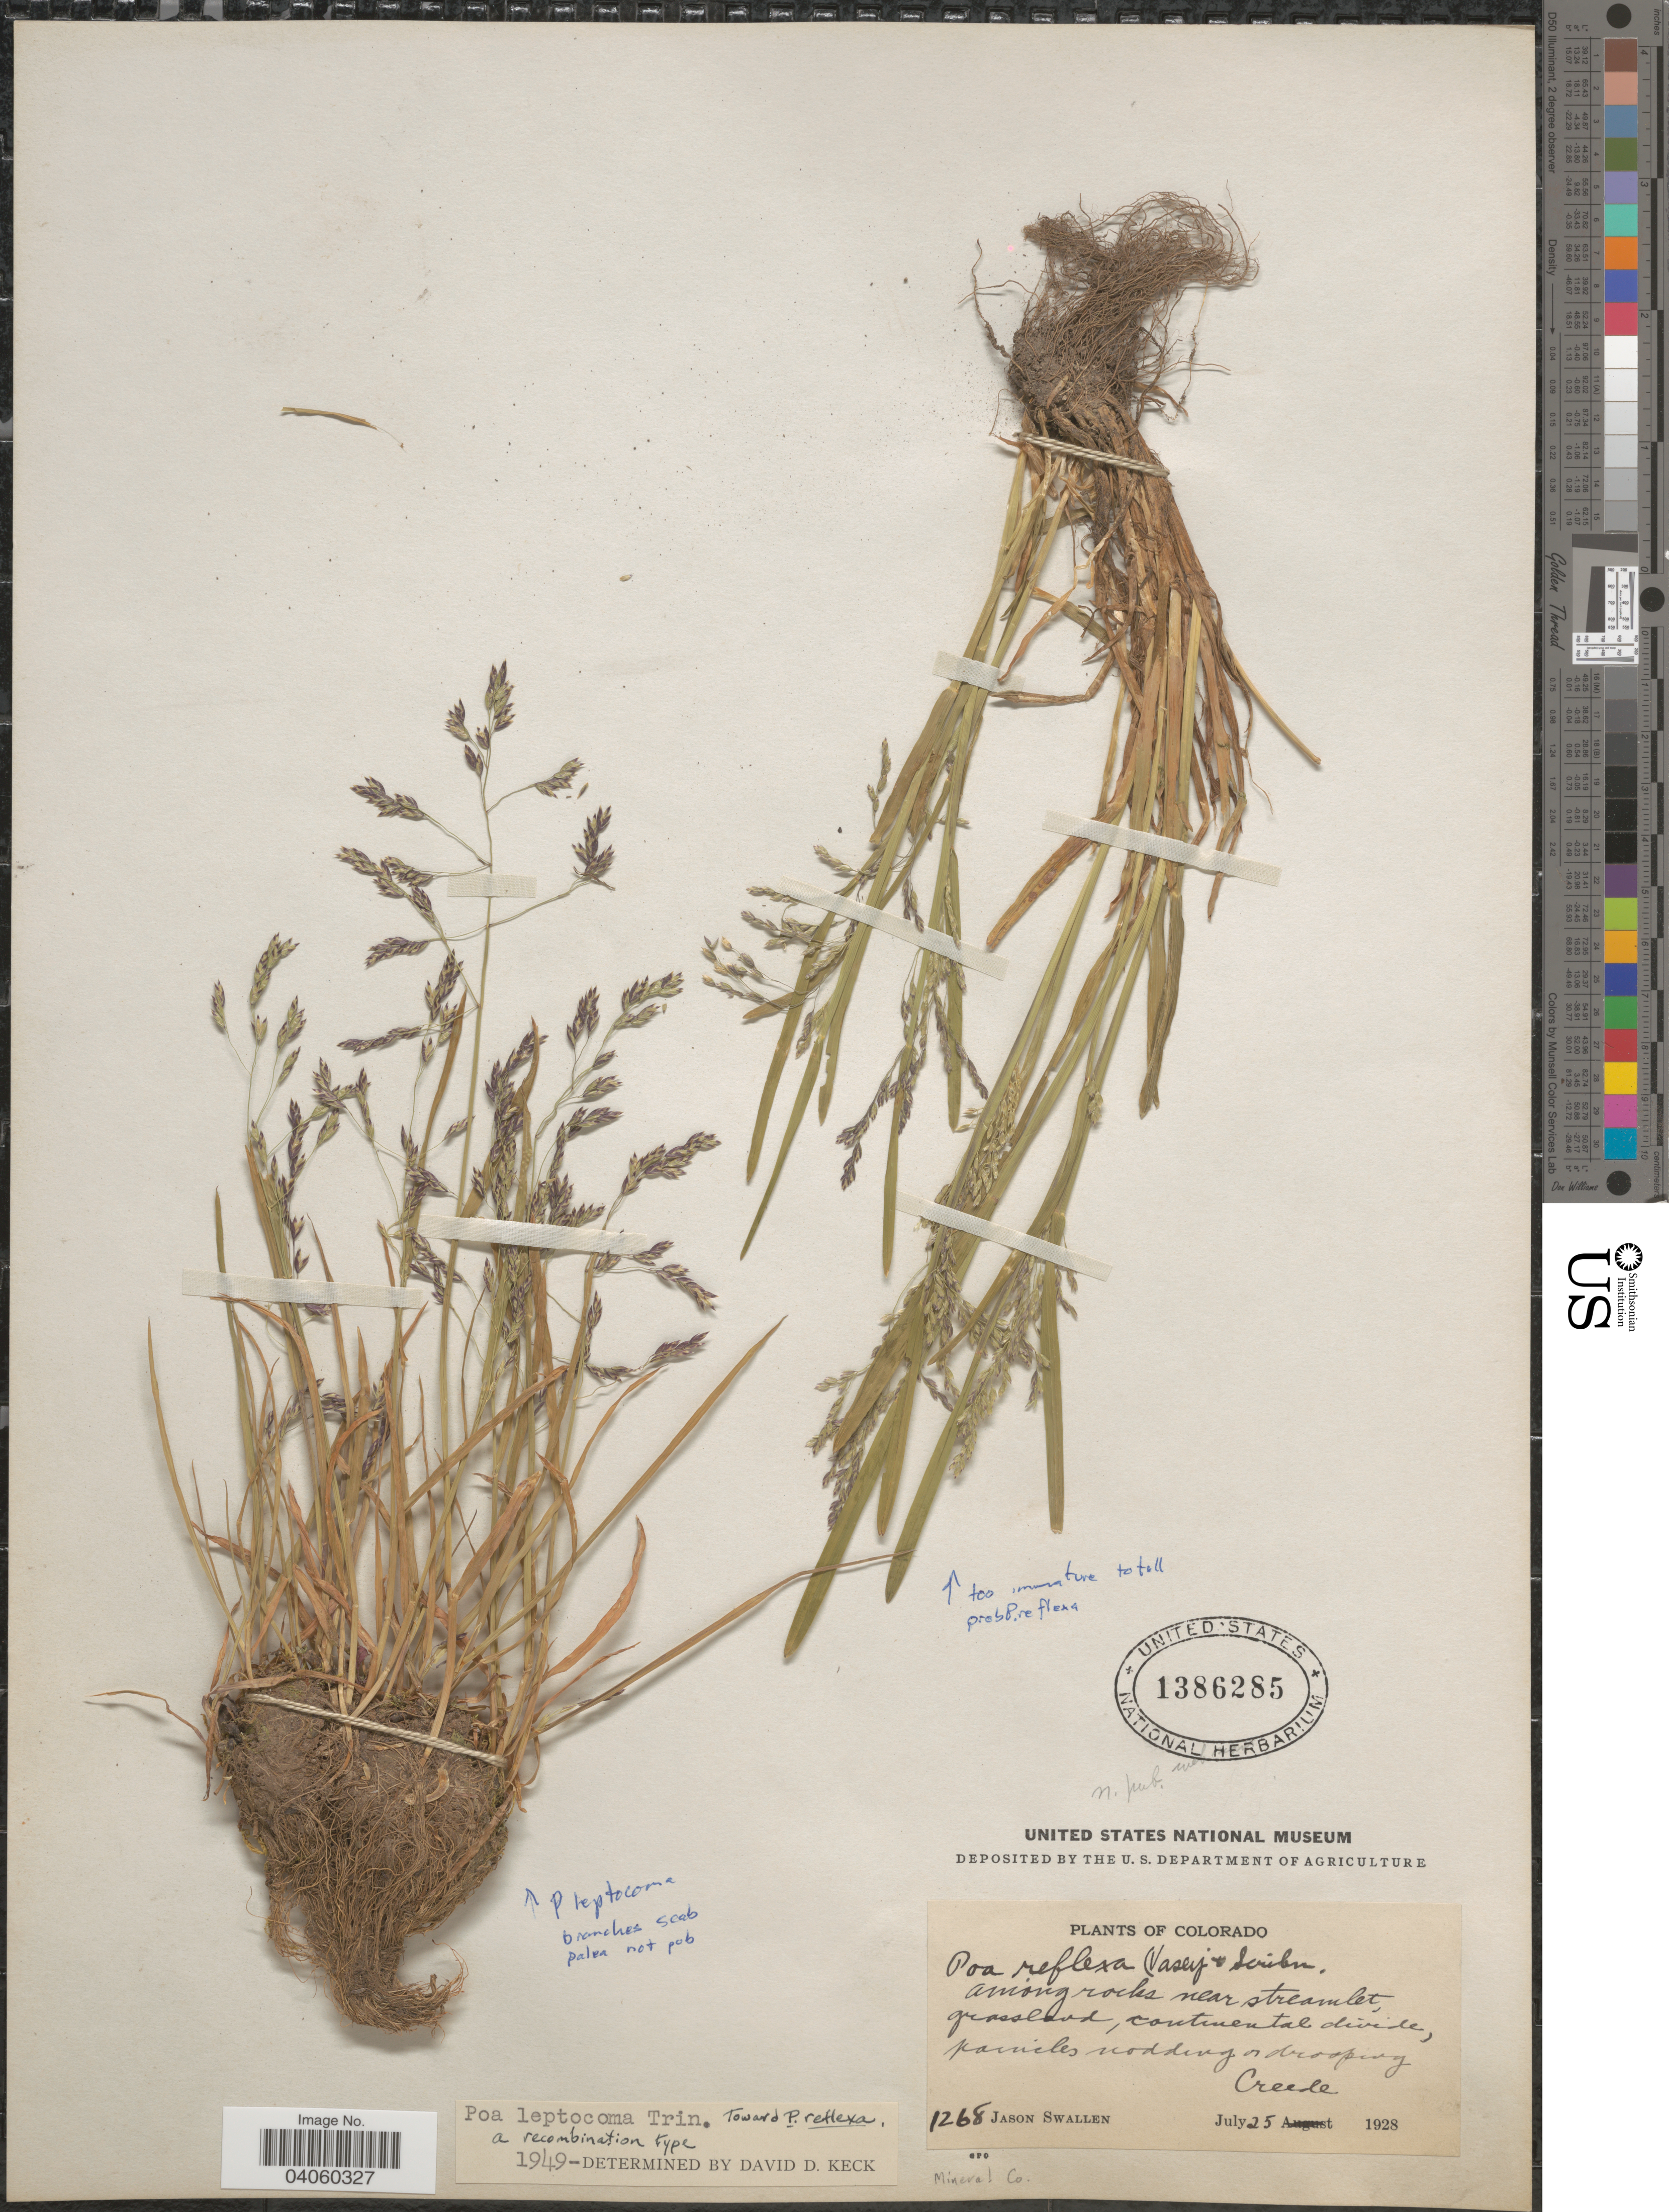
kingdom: Plantae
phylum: Tracheophyta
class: Liliopsida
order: Poales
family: Poaceae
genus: Poa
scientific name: Poa leptocoma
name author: Trin.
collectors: J. R. Swallen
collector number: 1268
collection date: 1928-07-25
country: United States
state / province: Colorado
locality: Among rocks near streamlet, grassland, continental divide. Creede. Mineral Co.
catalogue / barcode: US 1386285